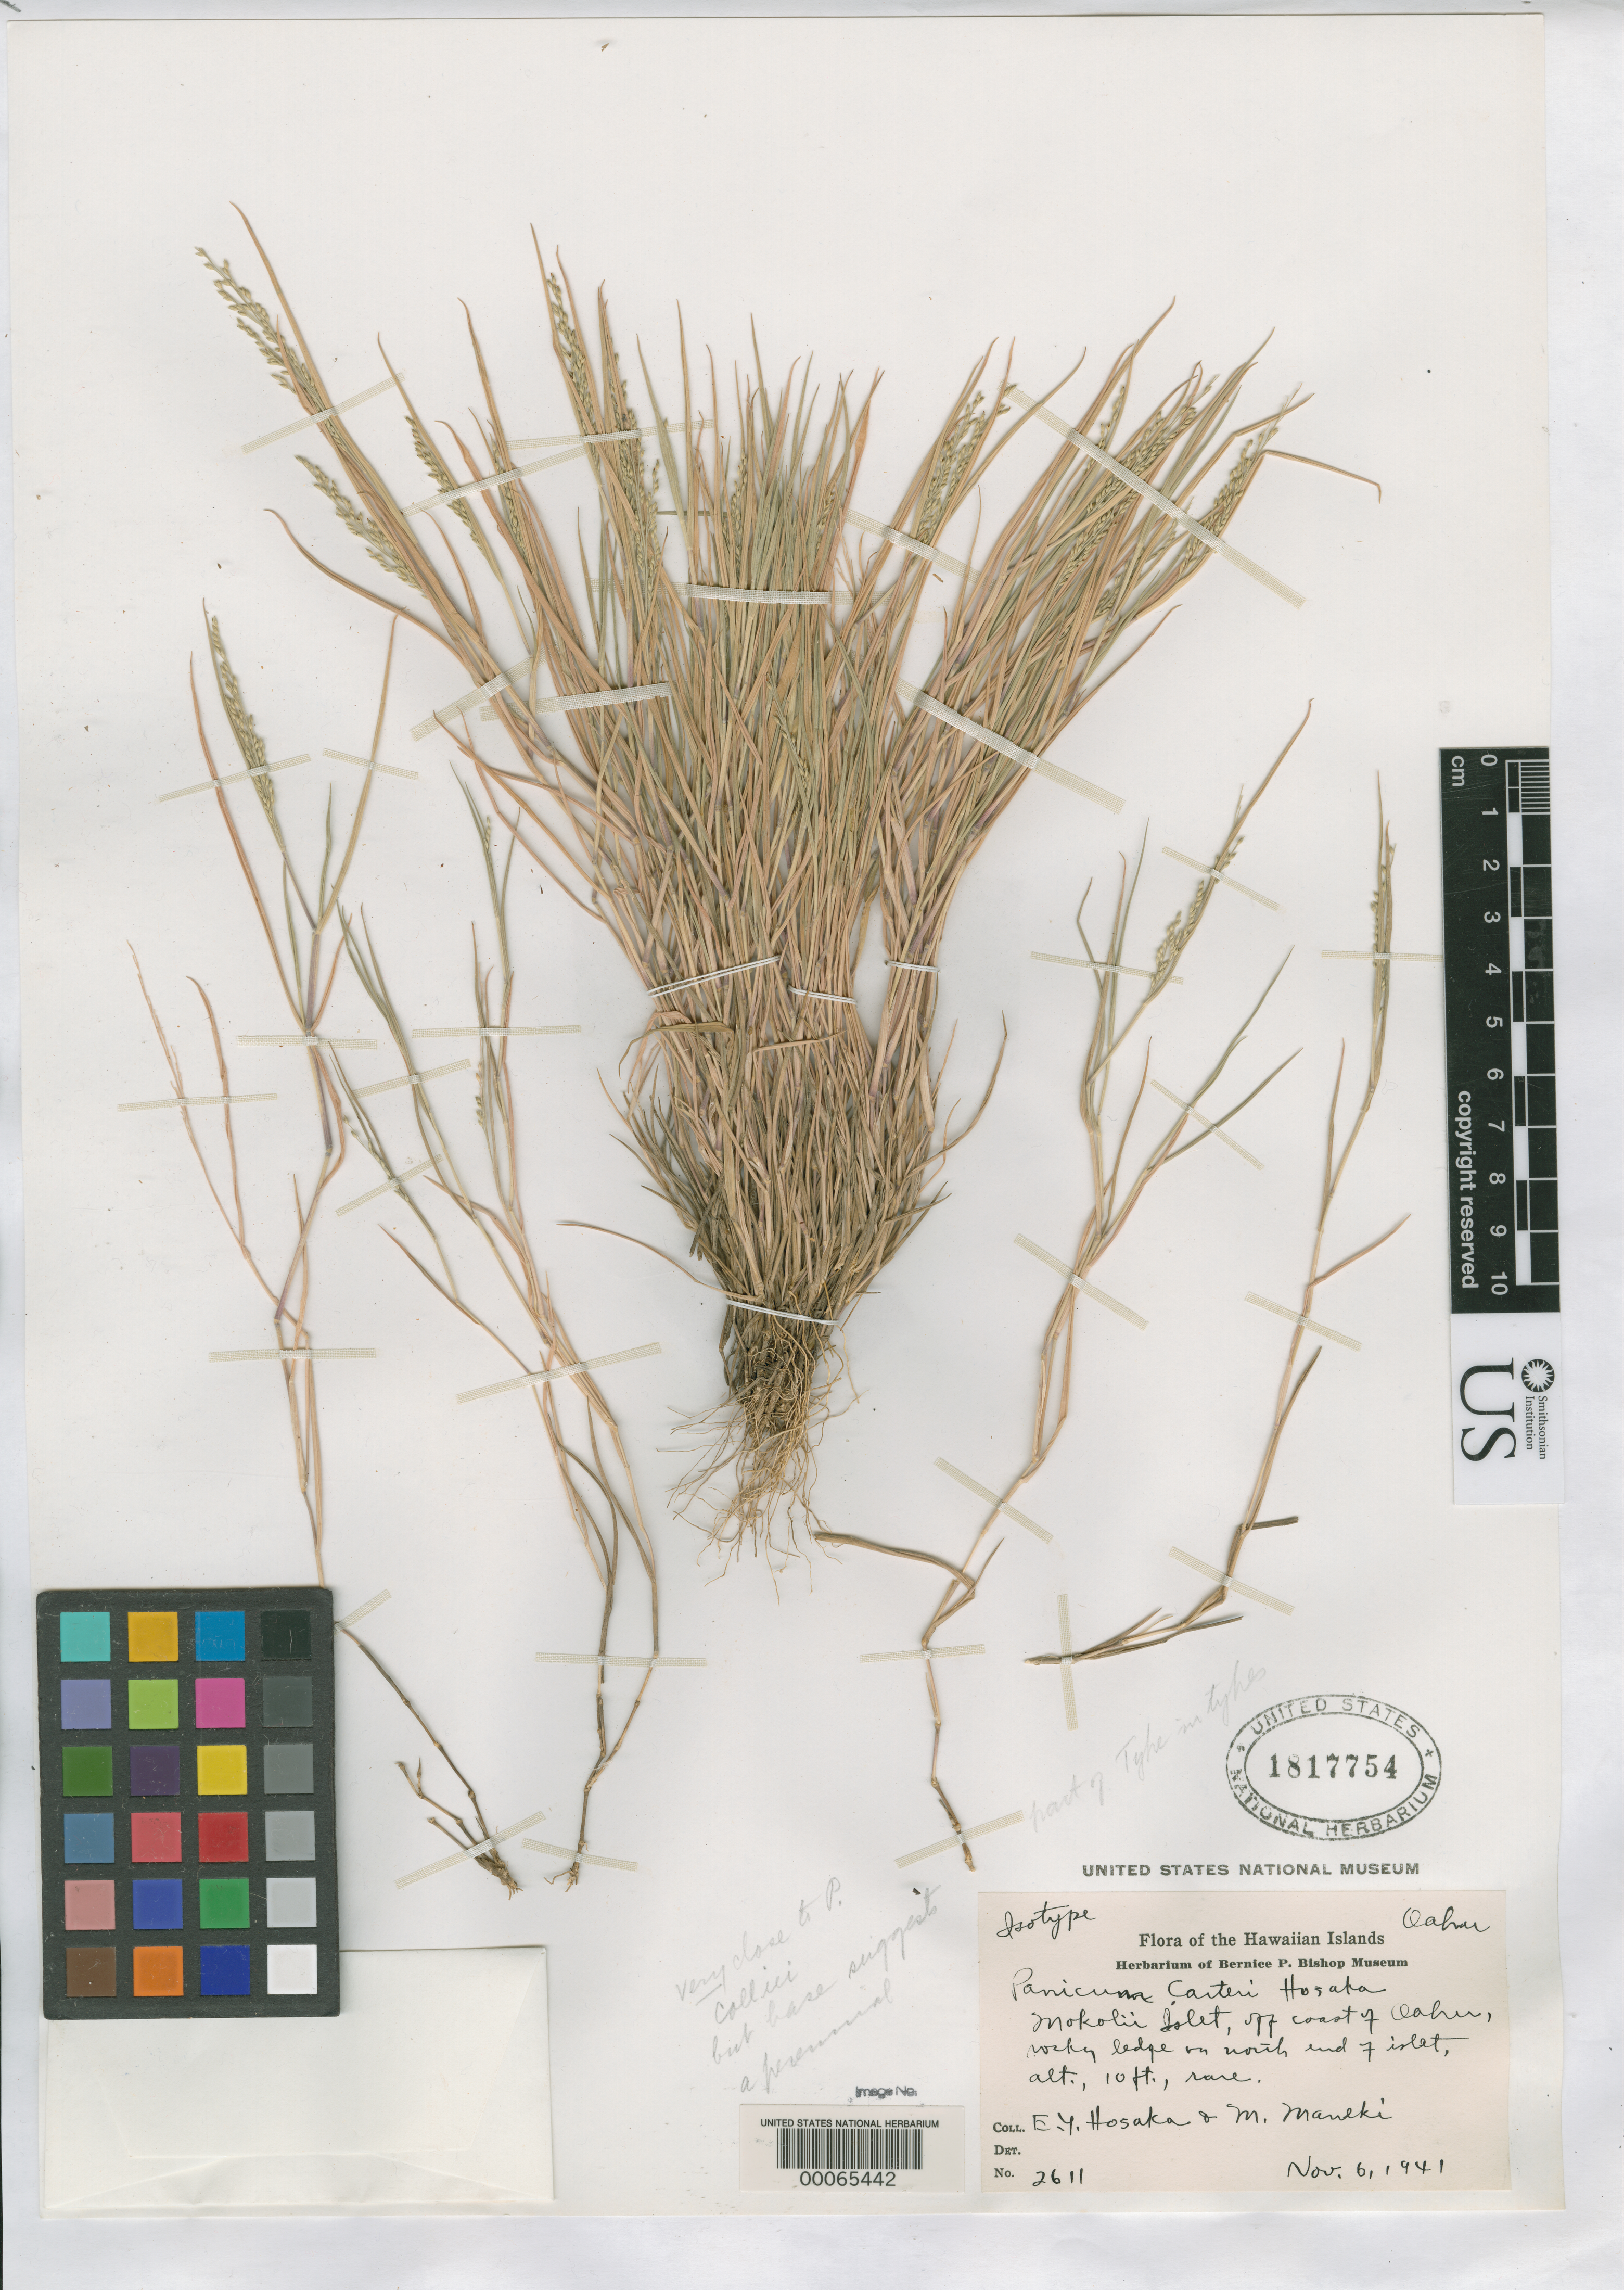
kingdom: Plantae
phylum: Tracheophyta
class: Liliopsida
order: Poales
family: Poaceae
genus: Panicum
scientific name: Panicum carteri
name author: Hosaka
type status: Isotype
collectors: E. Y. Hosaka & M. Maneki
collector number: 2611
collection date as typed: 06 Nov 1941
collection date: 1941-11-06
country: United States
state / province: Hawaii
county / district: Honolulu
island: Mokoli'i [Chinamans Hat] Islet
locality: Mokli'i Islet off coast of Oahu, (Kaneohe Bay).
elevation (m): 3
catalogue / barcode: US 1817754